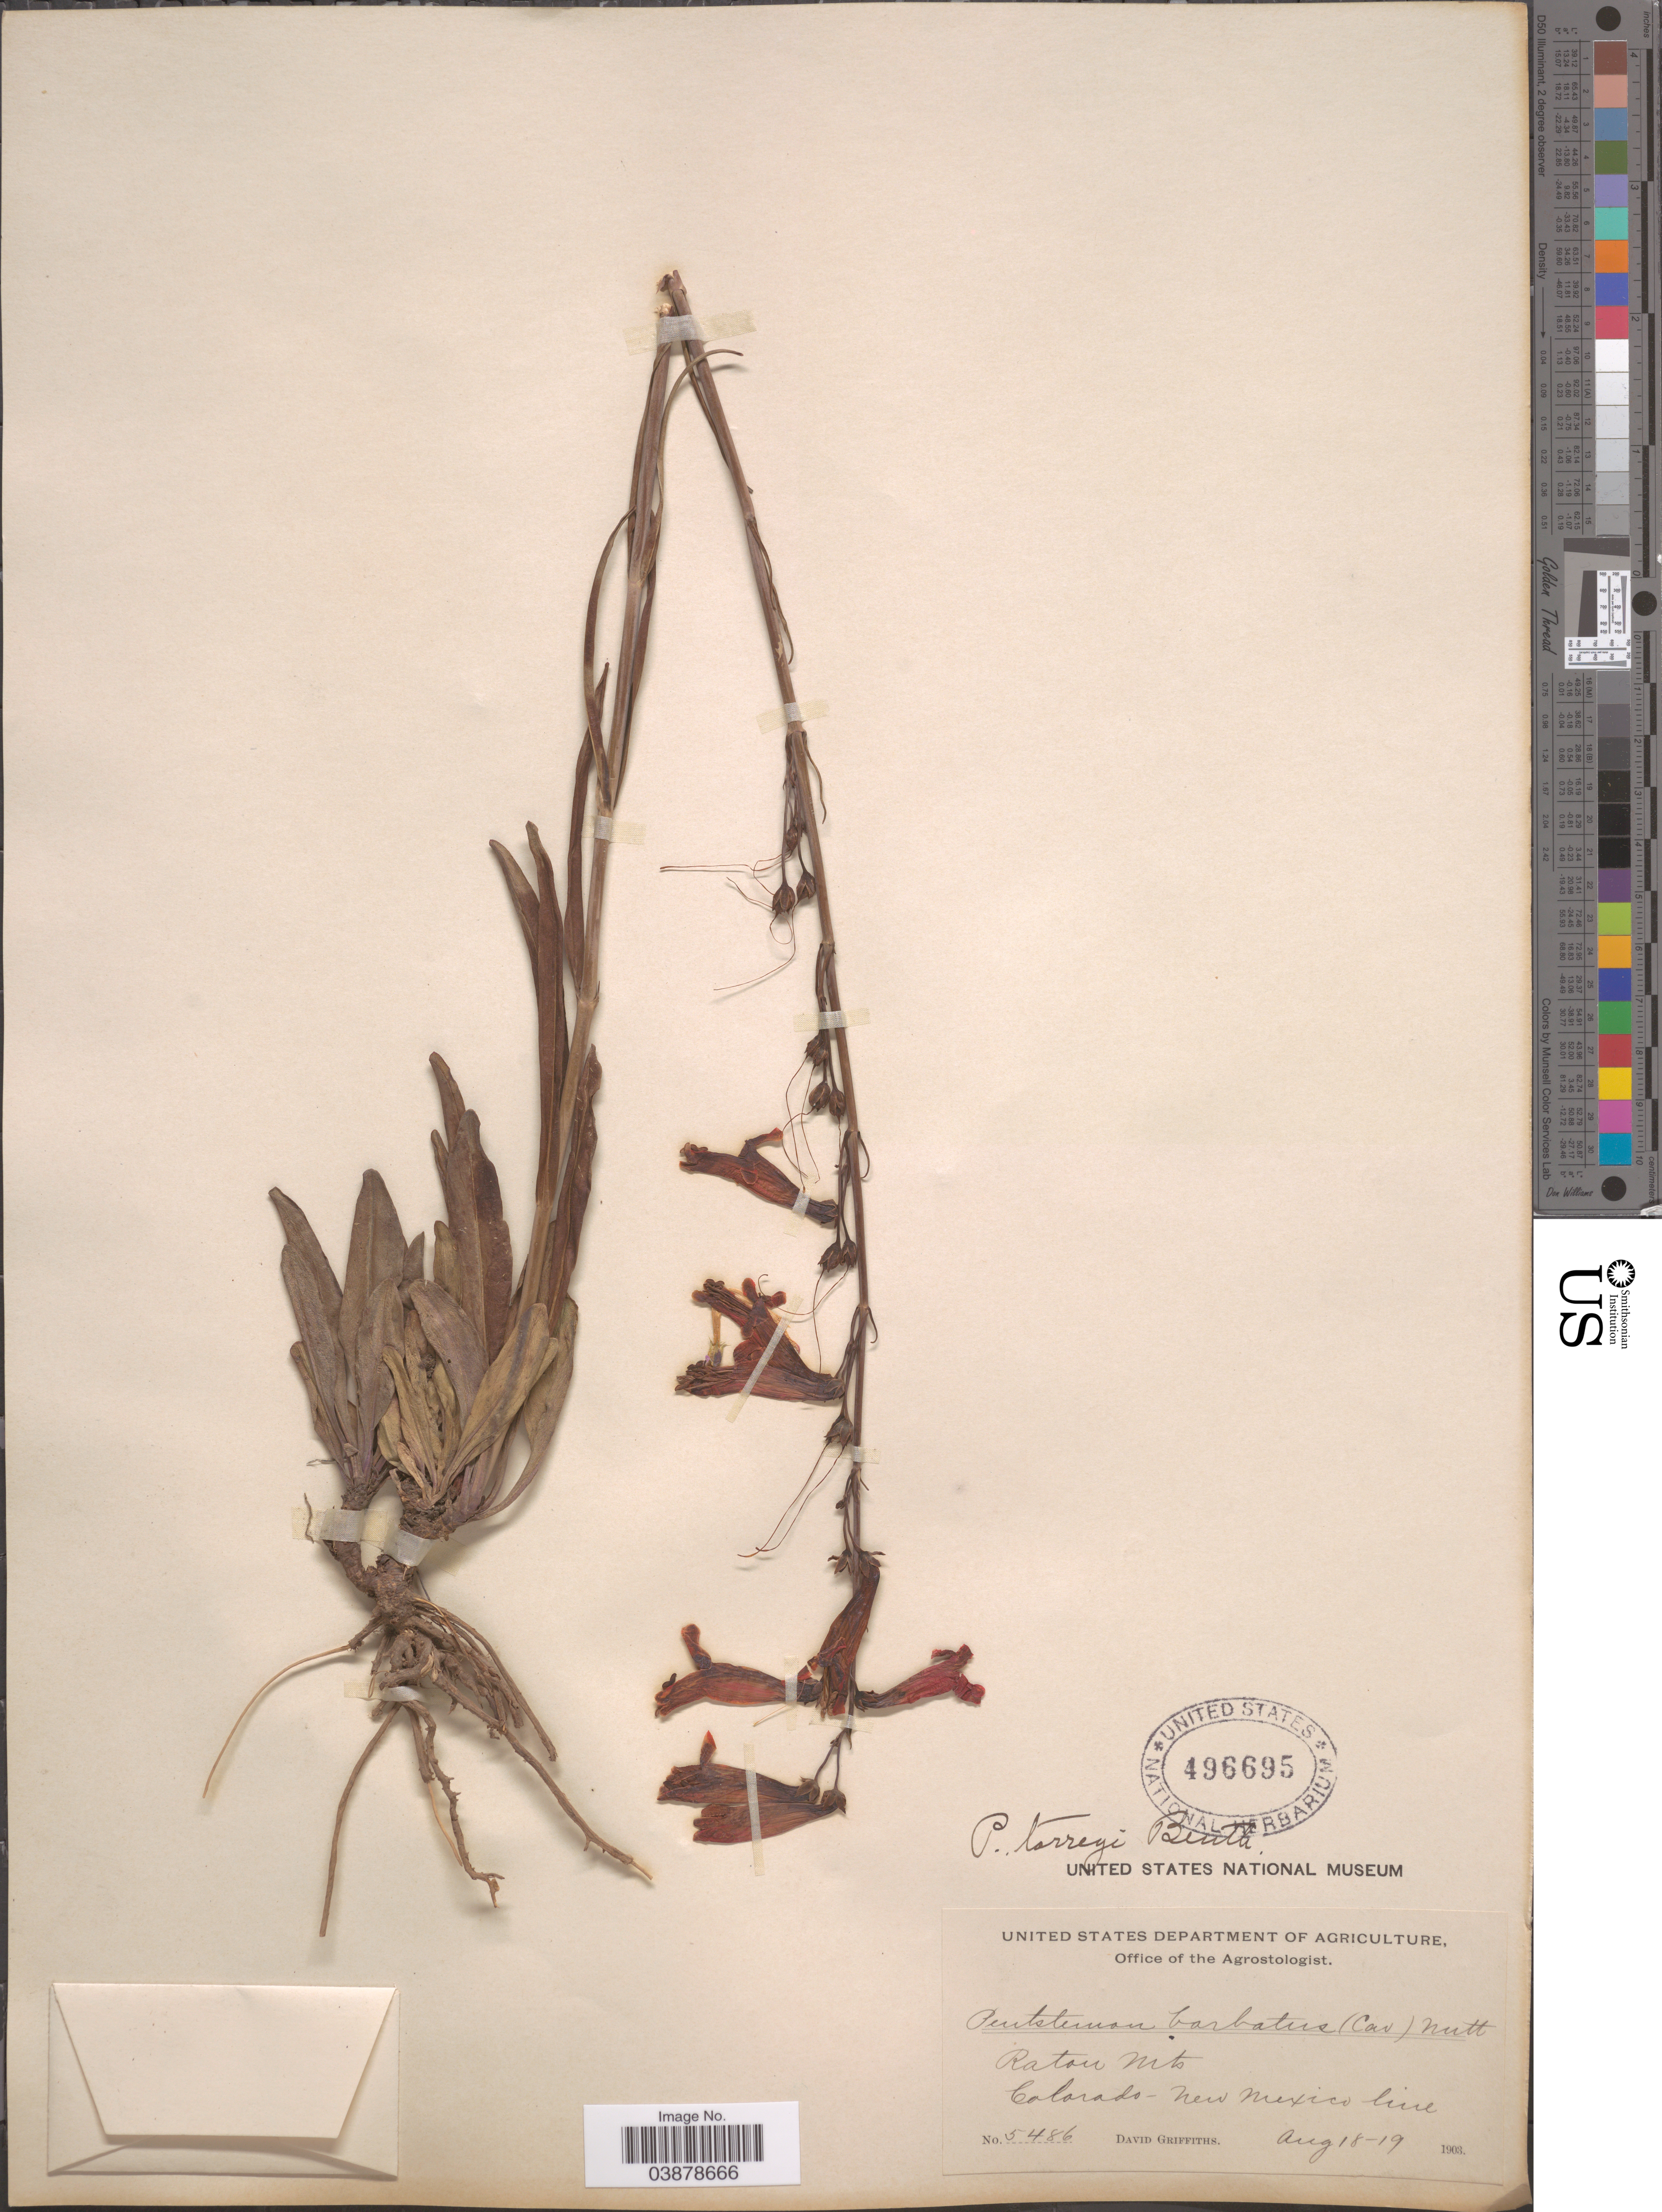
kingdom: Plantae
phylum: Tracheophyta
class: Magnoliopsida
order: Lamiales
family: Plantaginaceae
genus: Penstemon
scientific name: Penstemon torreyi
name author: Benth.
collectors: D. Griffiths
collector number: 5486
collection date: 1903-08-18/1903-08-19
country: United States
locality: Raton Mts. Colorado-New Mexico line.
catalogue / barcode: US 496695